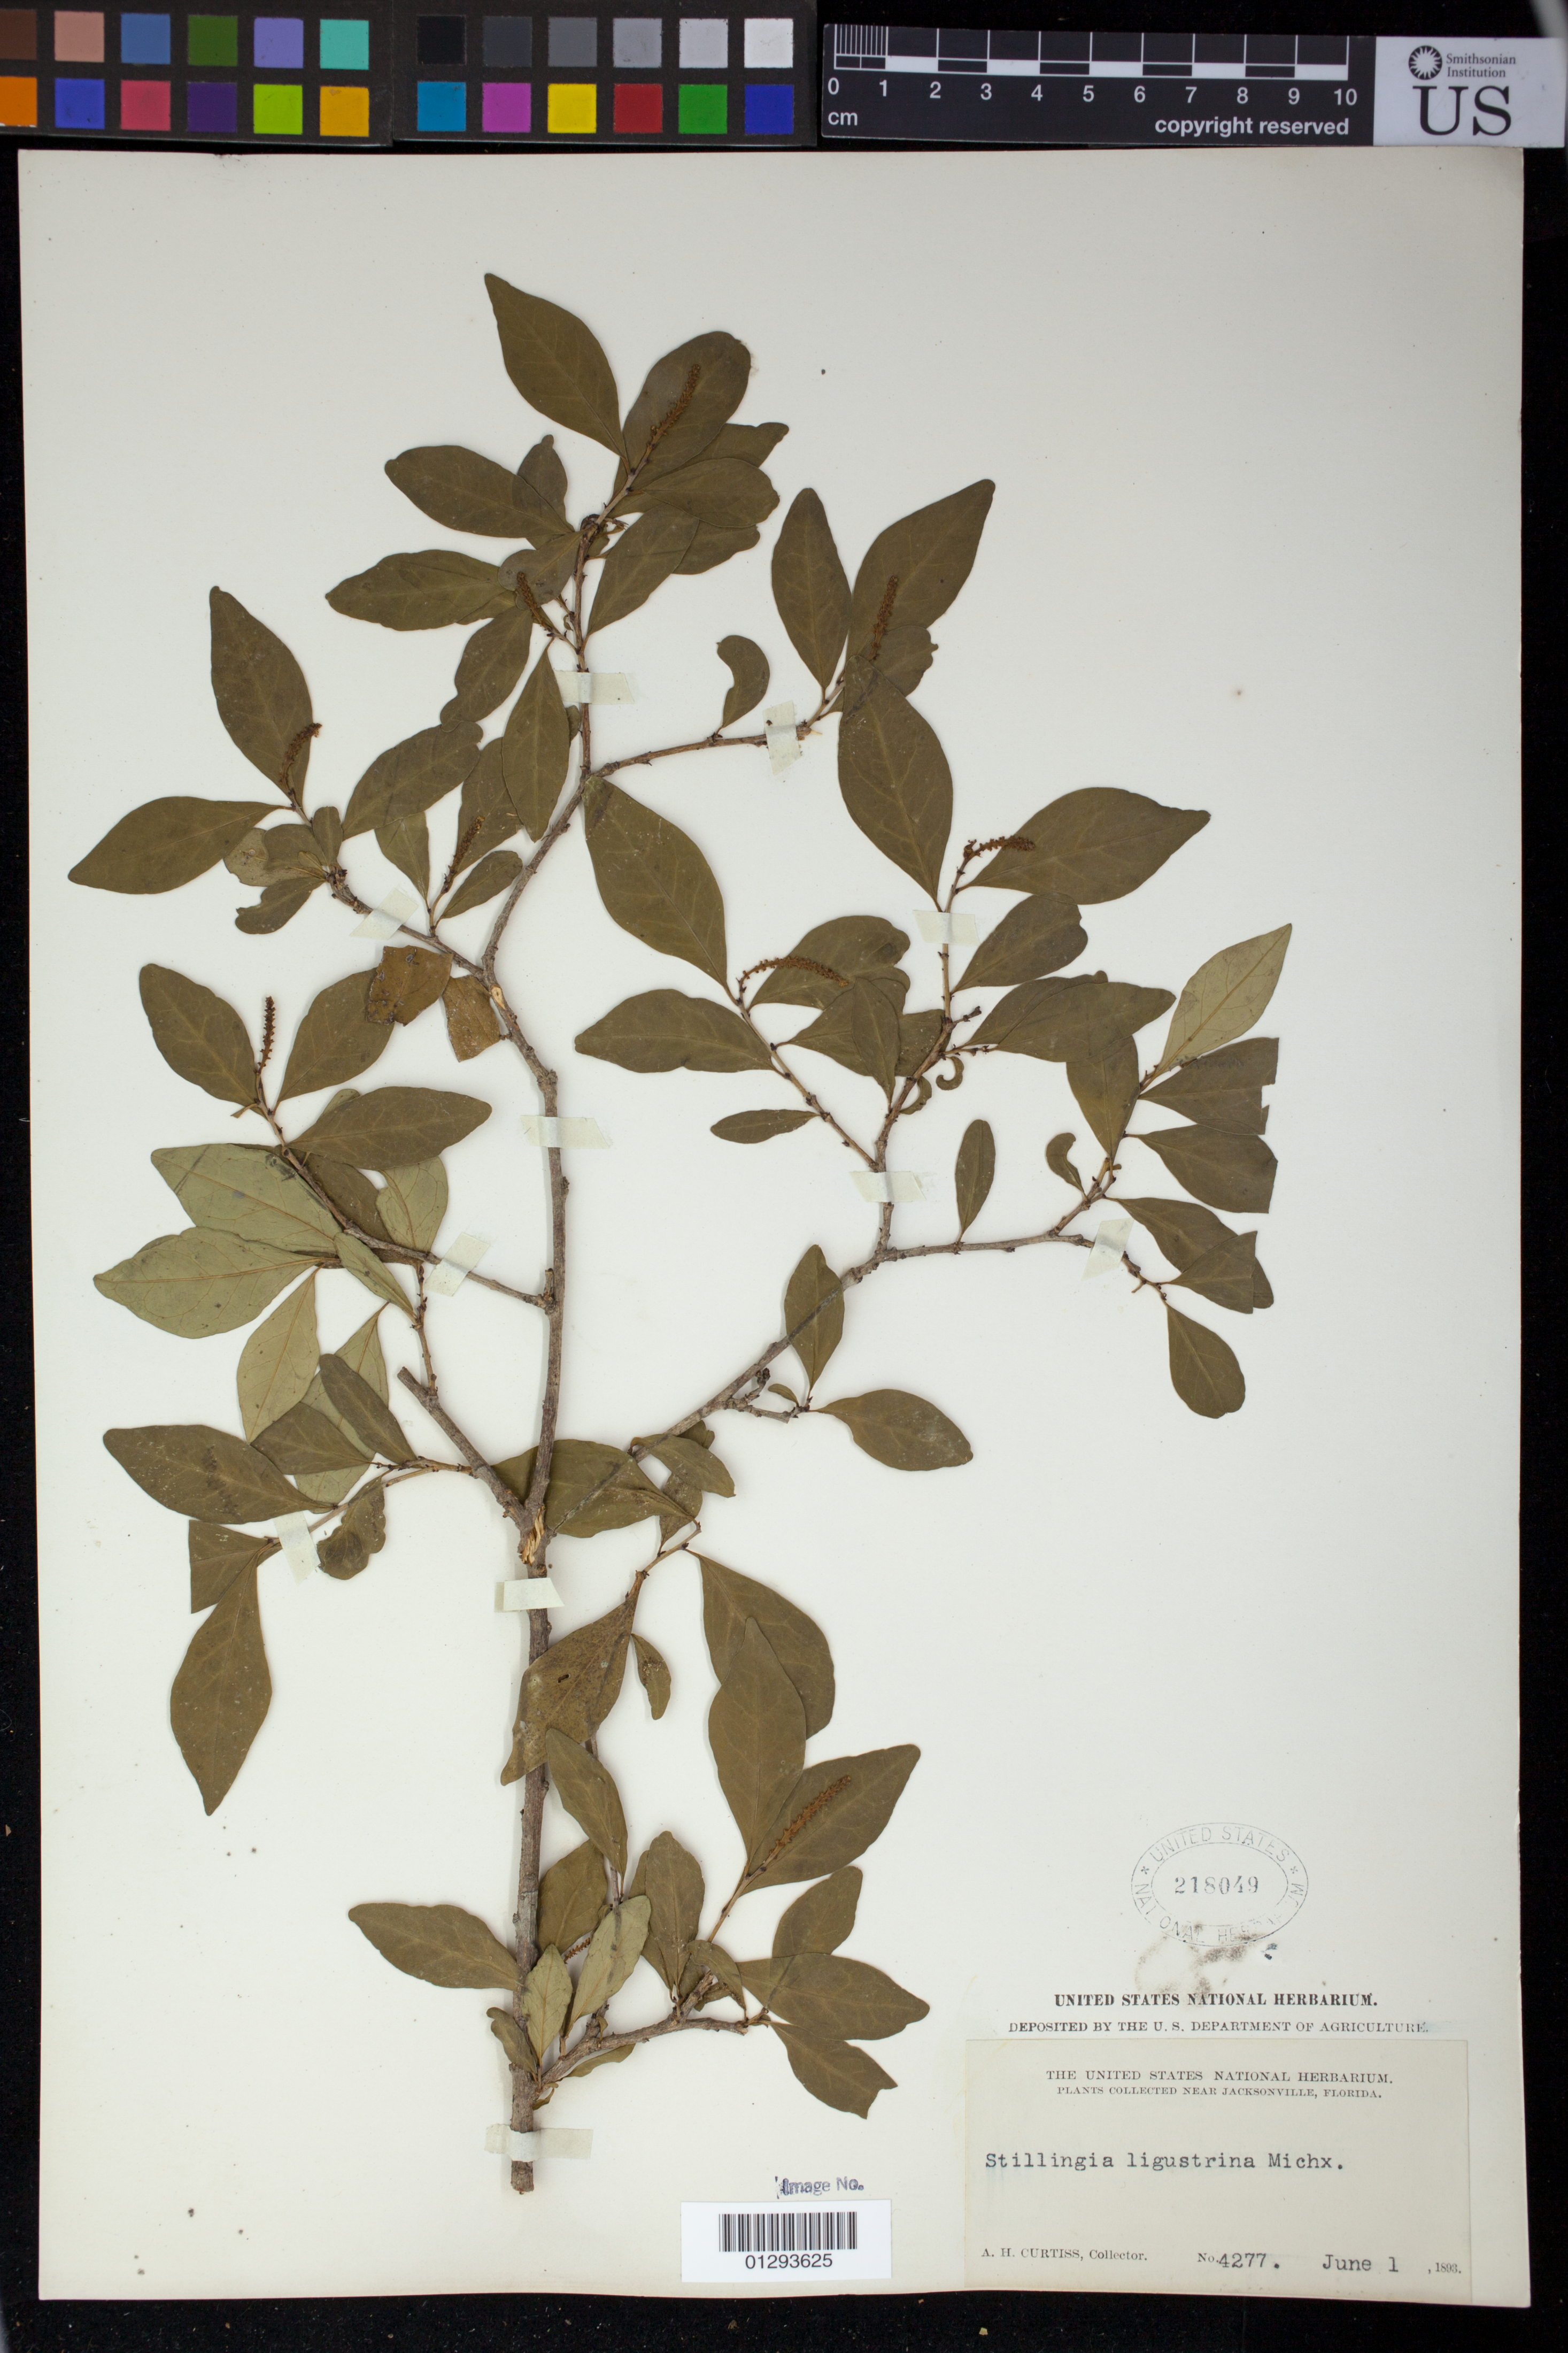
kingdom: Plantae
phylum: Tracheophyta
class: Magnoliopsida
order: Malpighiales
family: Euphorbiaceae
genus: Sebastiania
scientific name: Sebastiania fruticosa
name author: (Bartram) Fernald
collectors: A. H. Curtiss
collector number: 4277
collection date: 1893-06-01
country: United States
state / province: Florida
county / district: Duval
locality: near Jacksonville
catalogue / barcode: US 218049